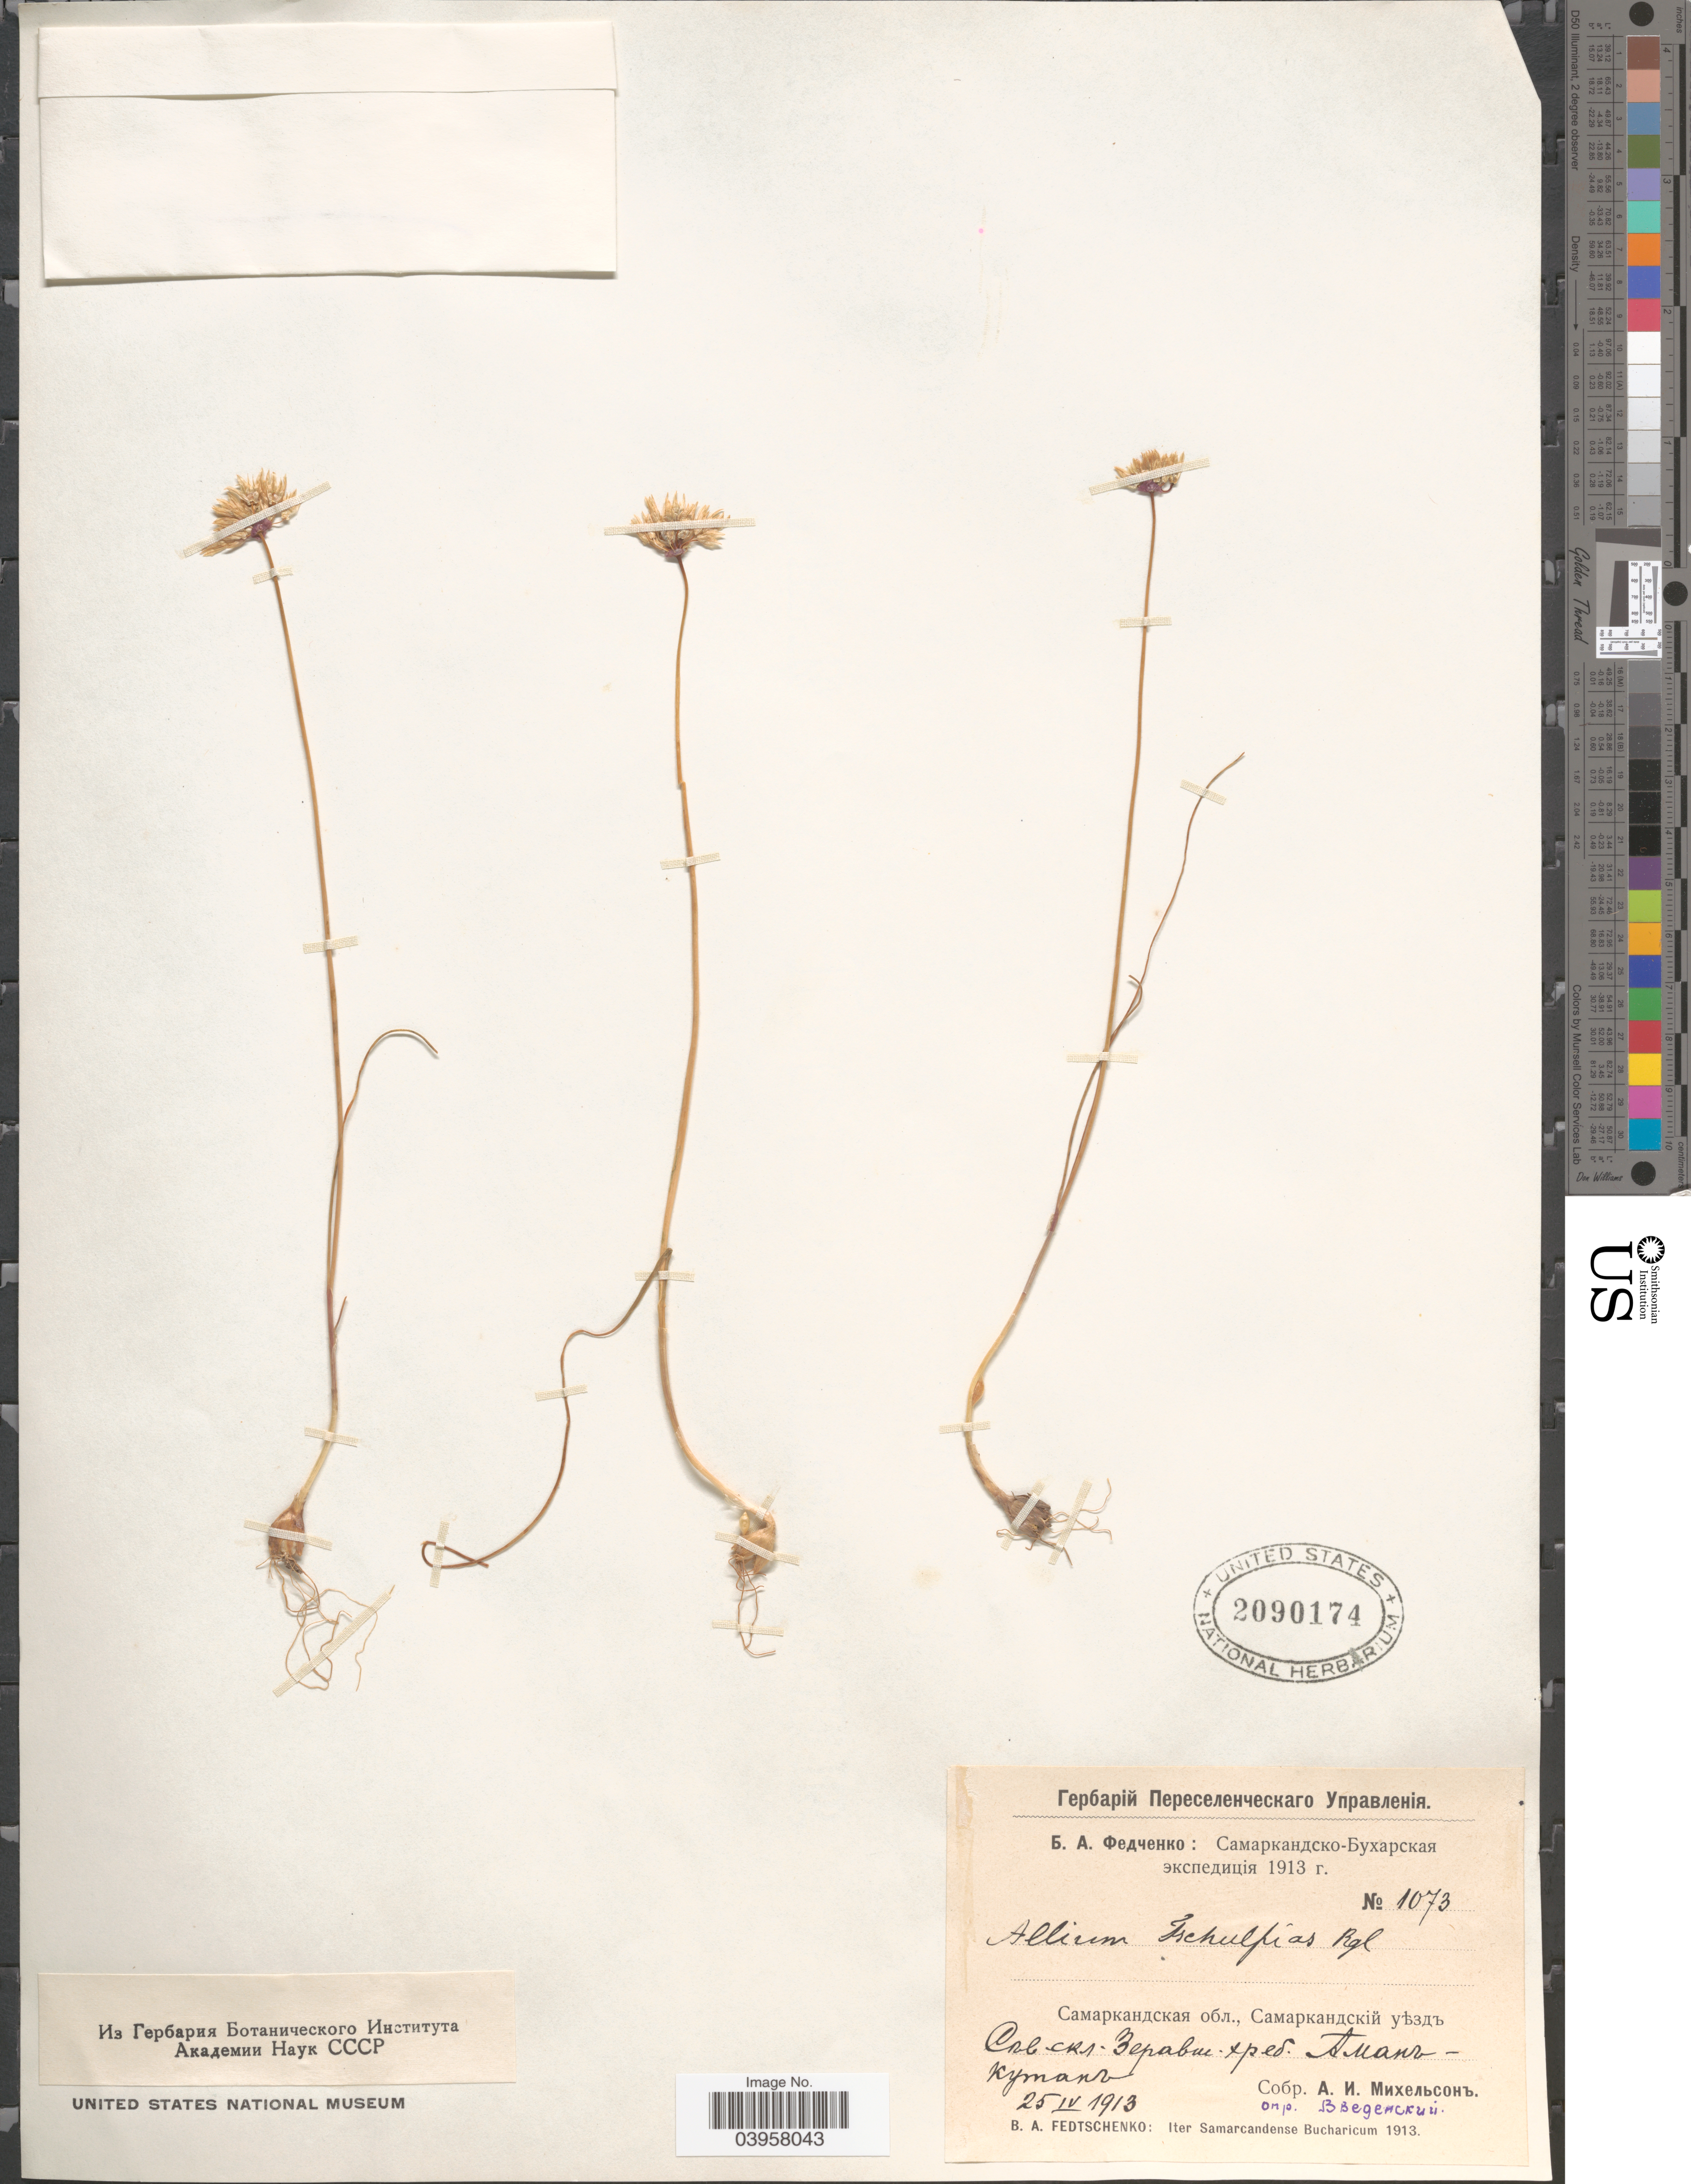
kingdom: Plantae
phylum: Tracheophyta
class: Liliopsida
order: Asparagales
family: Amaryllidaceae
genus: Allium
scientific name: Allium tschulpias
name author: Regel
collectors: A. Mikhelson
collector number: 1073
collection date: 1913-04-25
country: Uzbekistan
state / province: Samarqand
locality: Zeravshan Range, Aman-Kutan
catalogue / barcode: US 2090174